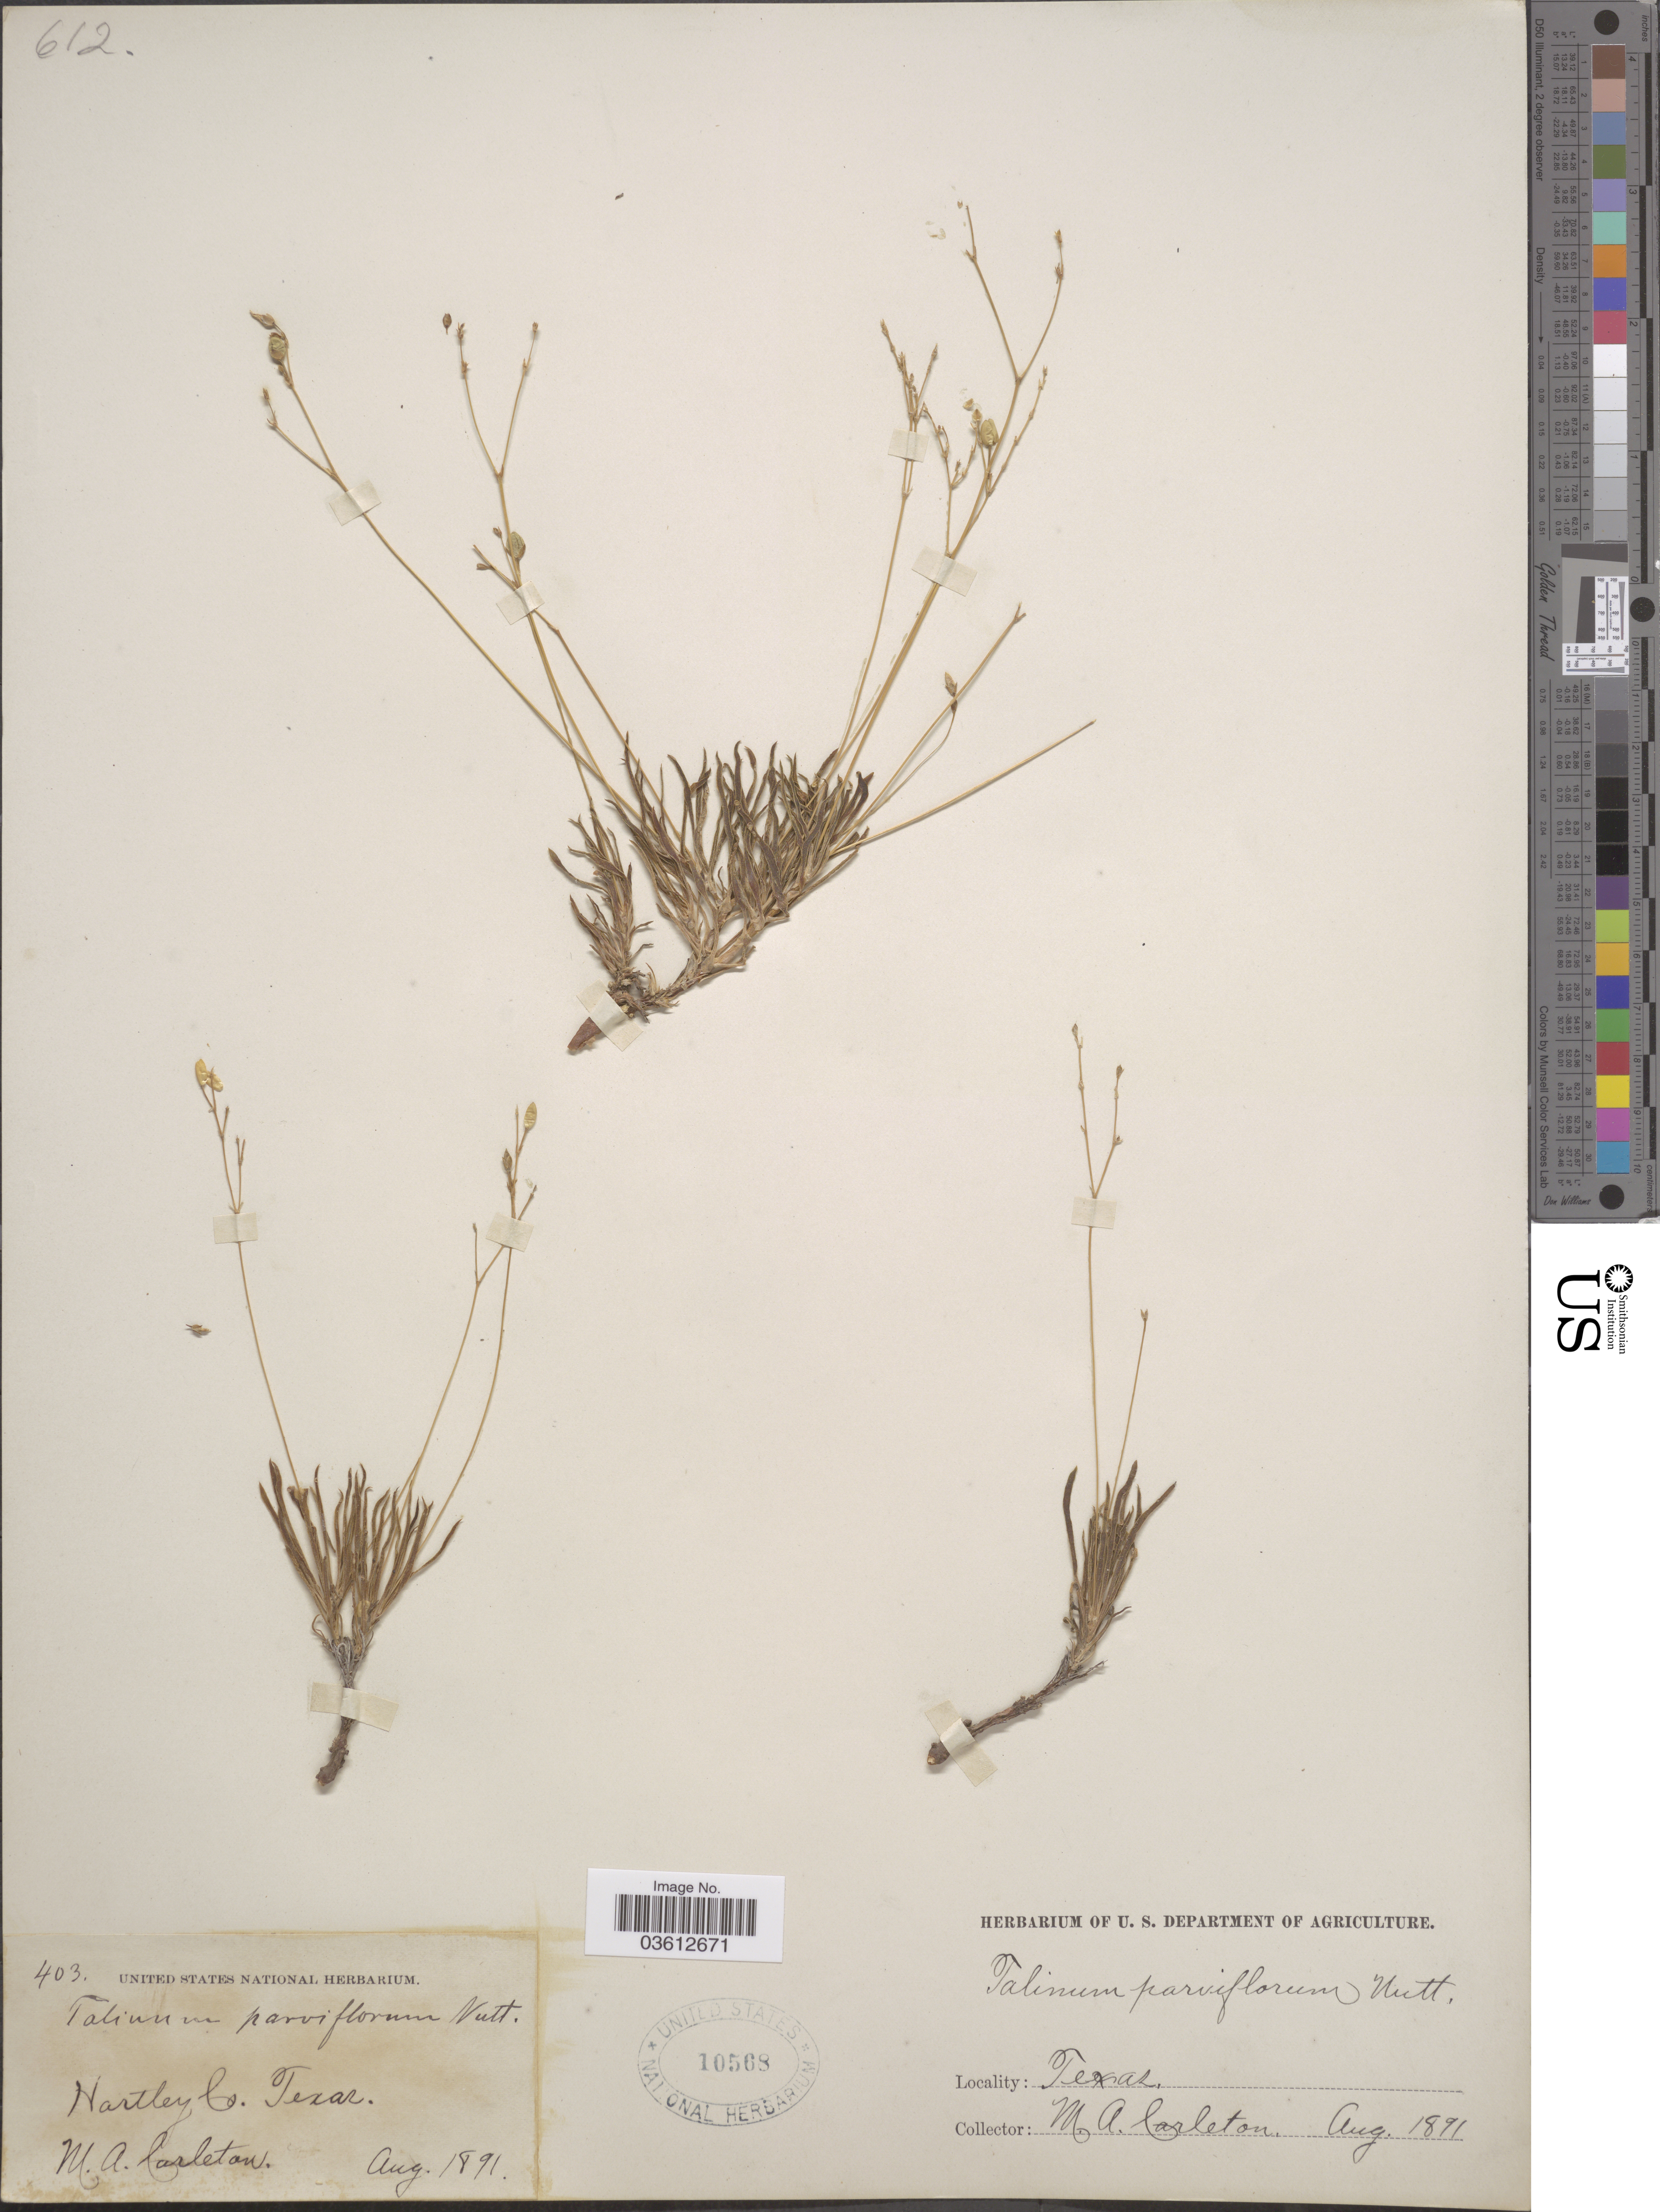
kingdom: Plantae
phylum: Tracheophyta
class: Magnoliopsida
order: Caryophyllales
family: Talinaceae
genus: Talinum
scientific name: Talinum parviflorum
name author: Nutt.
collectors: M. A. Carleton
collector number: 403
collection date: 1891-08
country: United States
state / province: Texas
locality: Hartley Co.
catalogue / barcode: US 10568